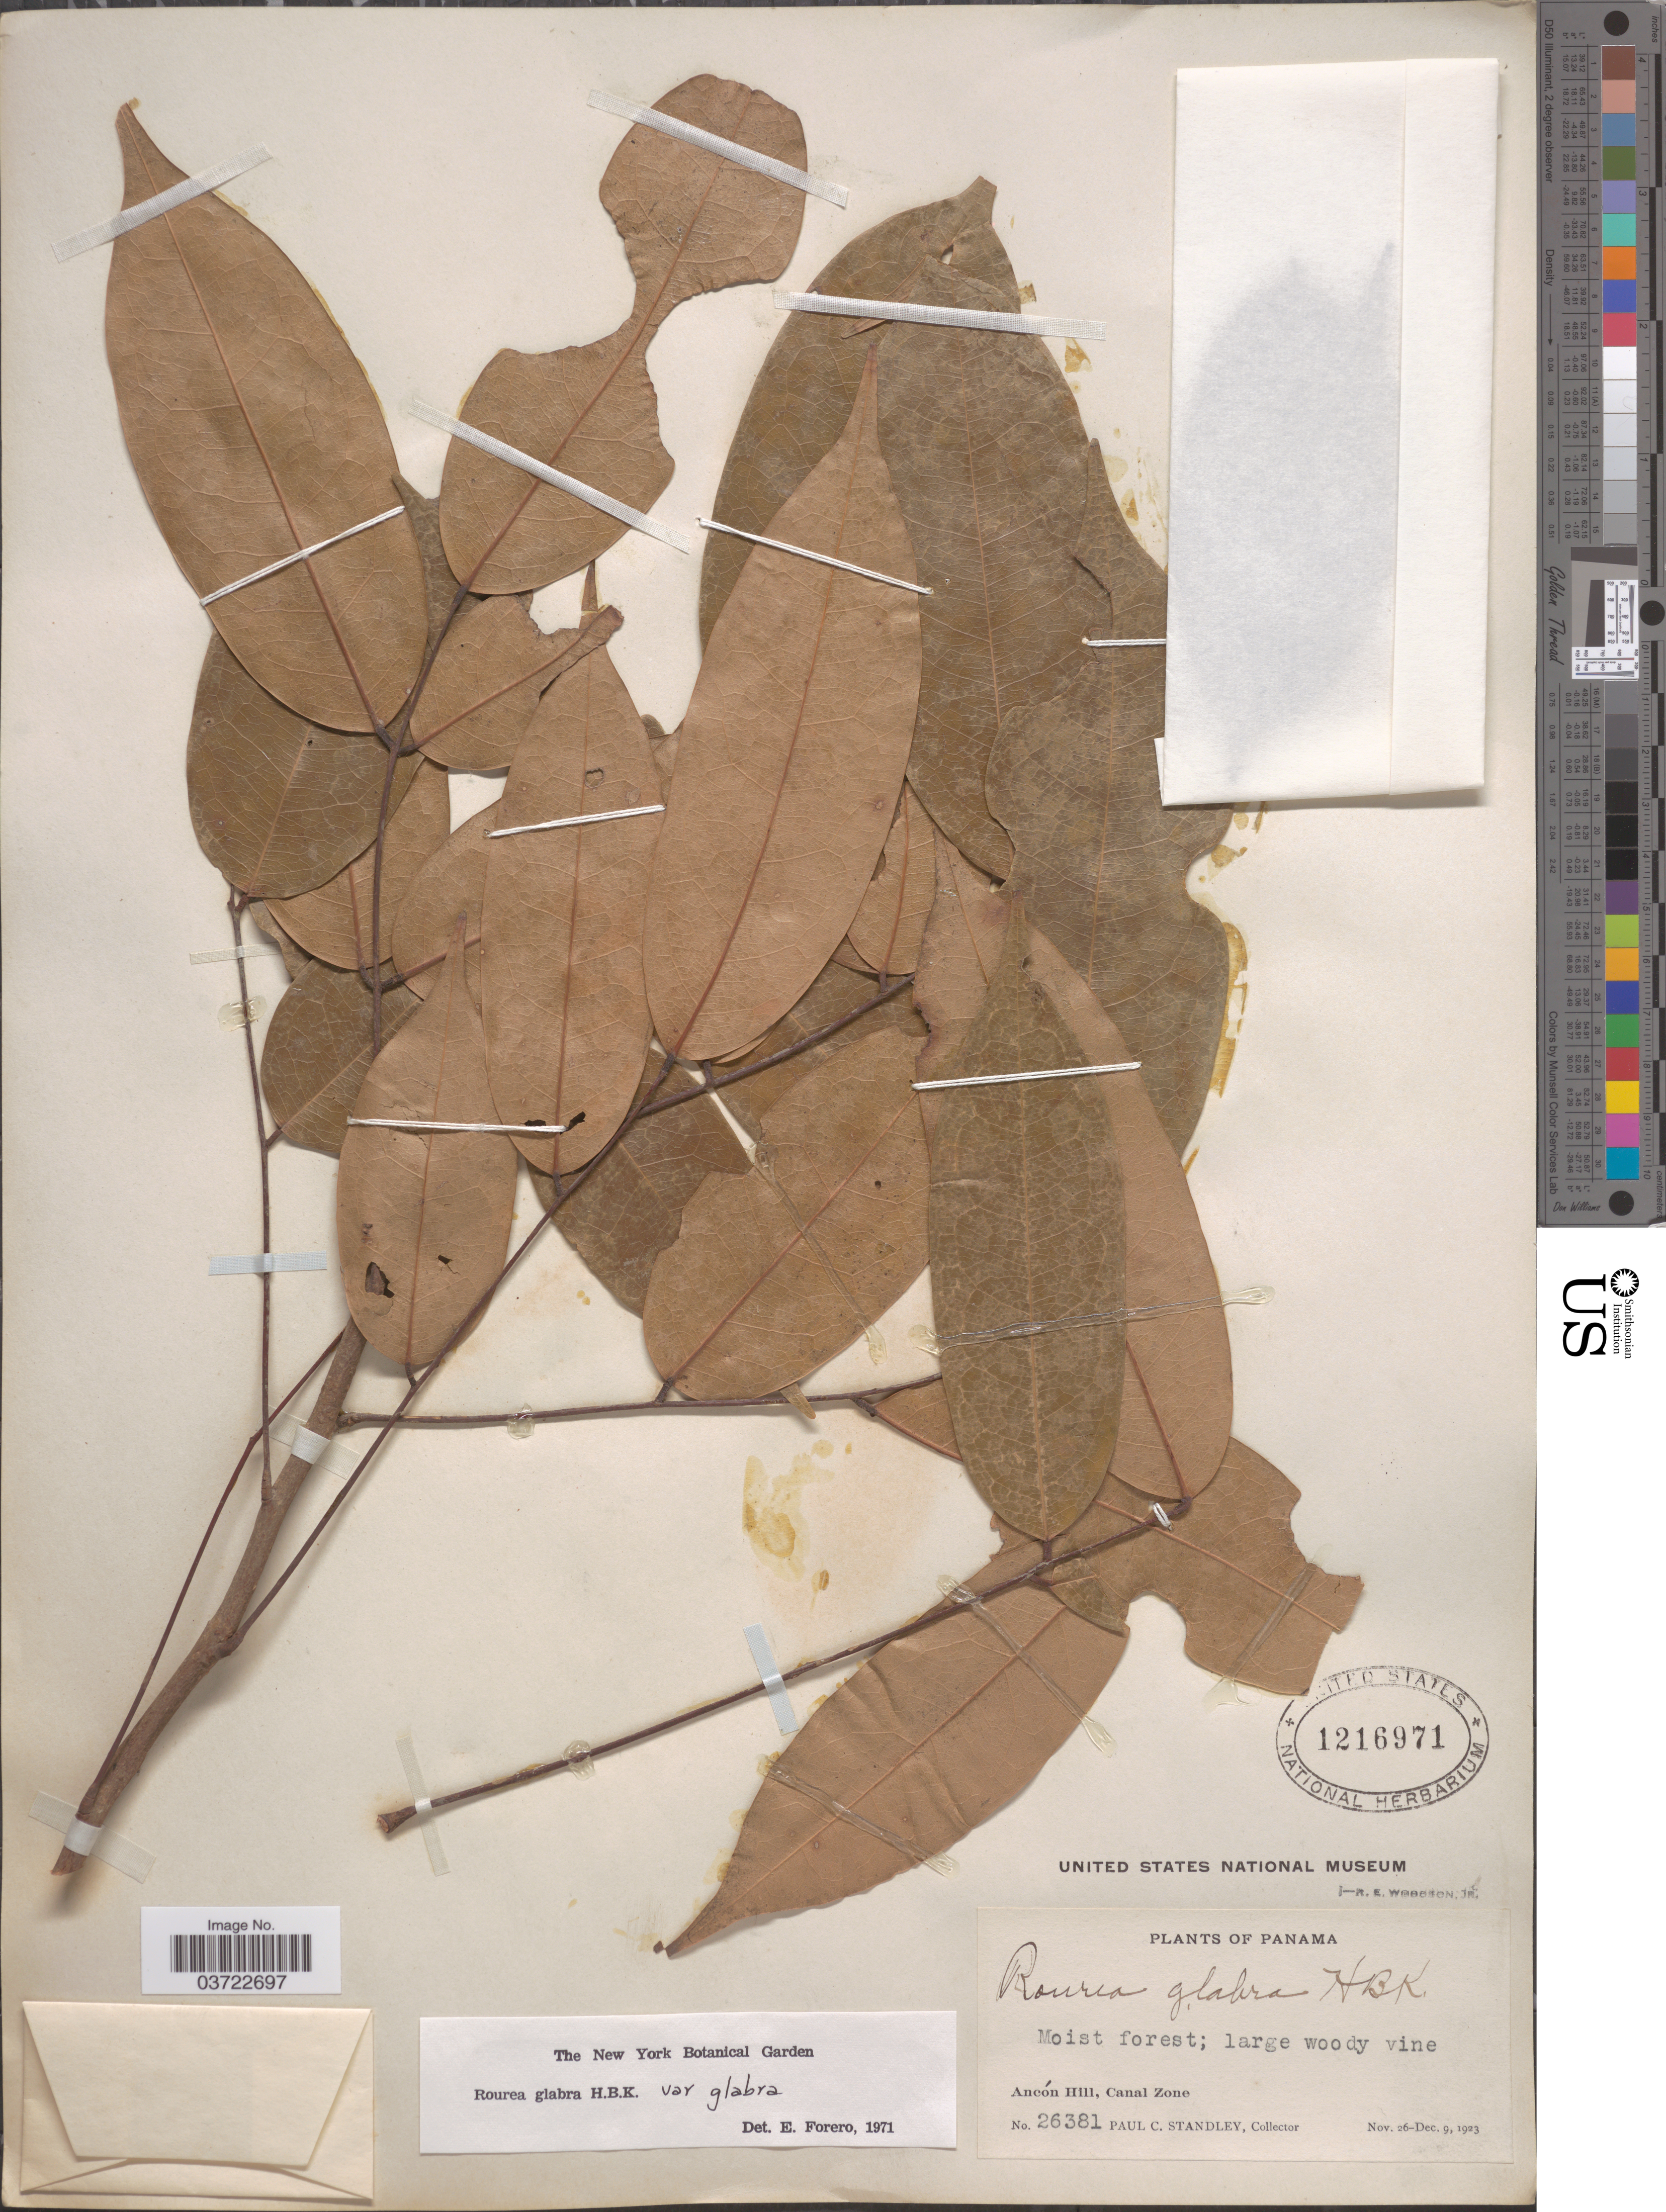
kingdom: Plantae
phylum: Tracheophyta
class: Magnoliopsida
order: Oxalidales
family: Connaraceae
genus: Rourea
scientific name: Rourea glabra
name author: Kunth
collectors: P. C. Standley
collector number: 26381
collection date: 1923-11-26/1923-12-09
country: Panama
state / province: Colón / Panamá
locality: Ancón Hill, Canal Zone.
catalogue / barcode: US 1216971